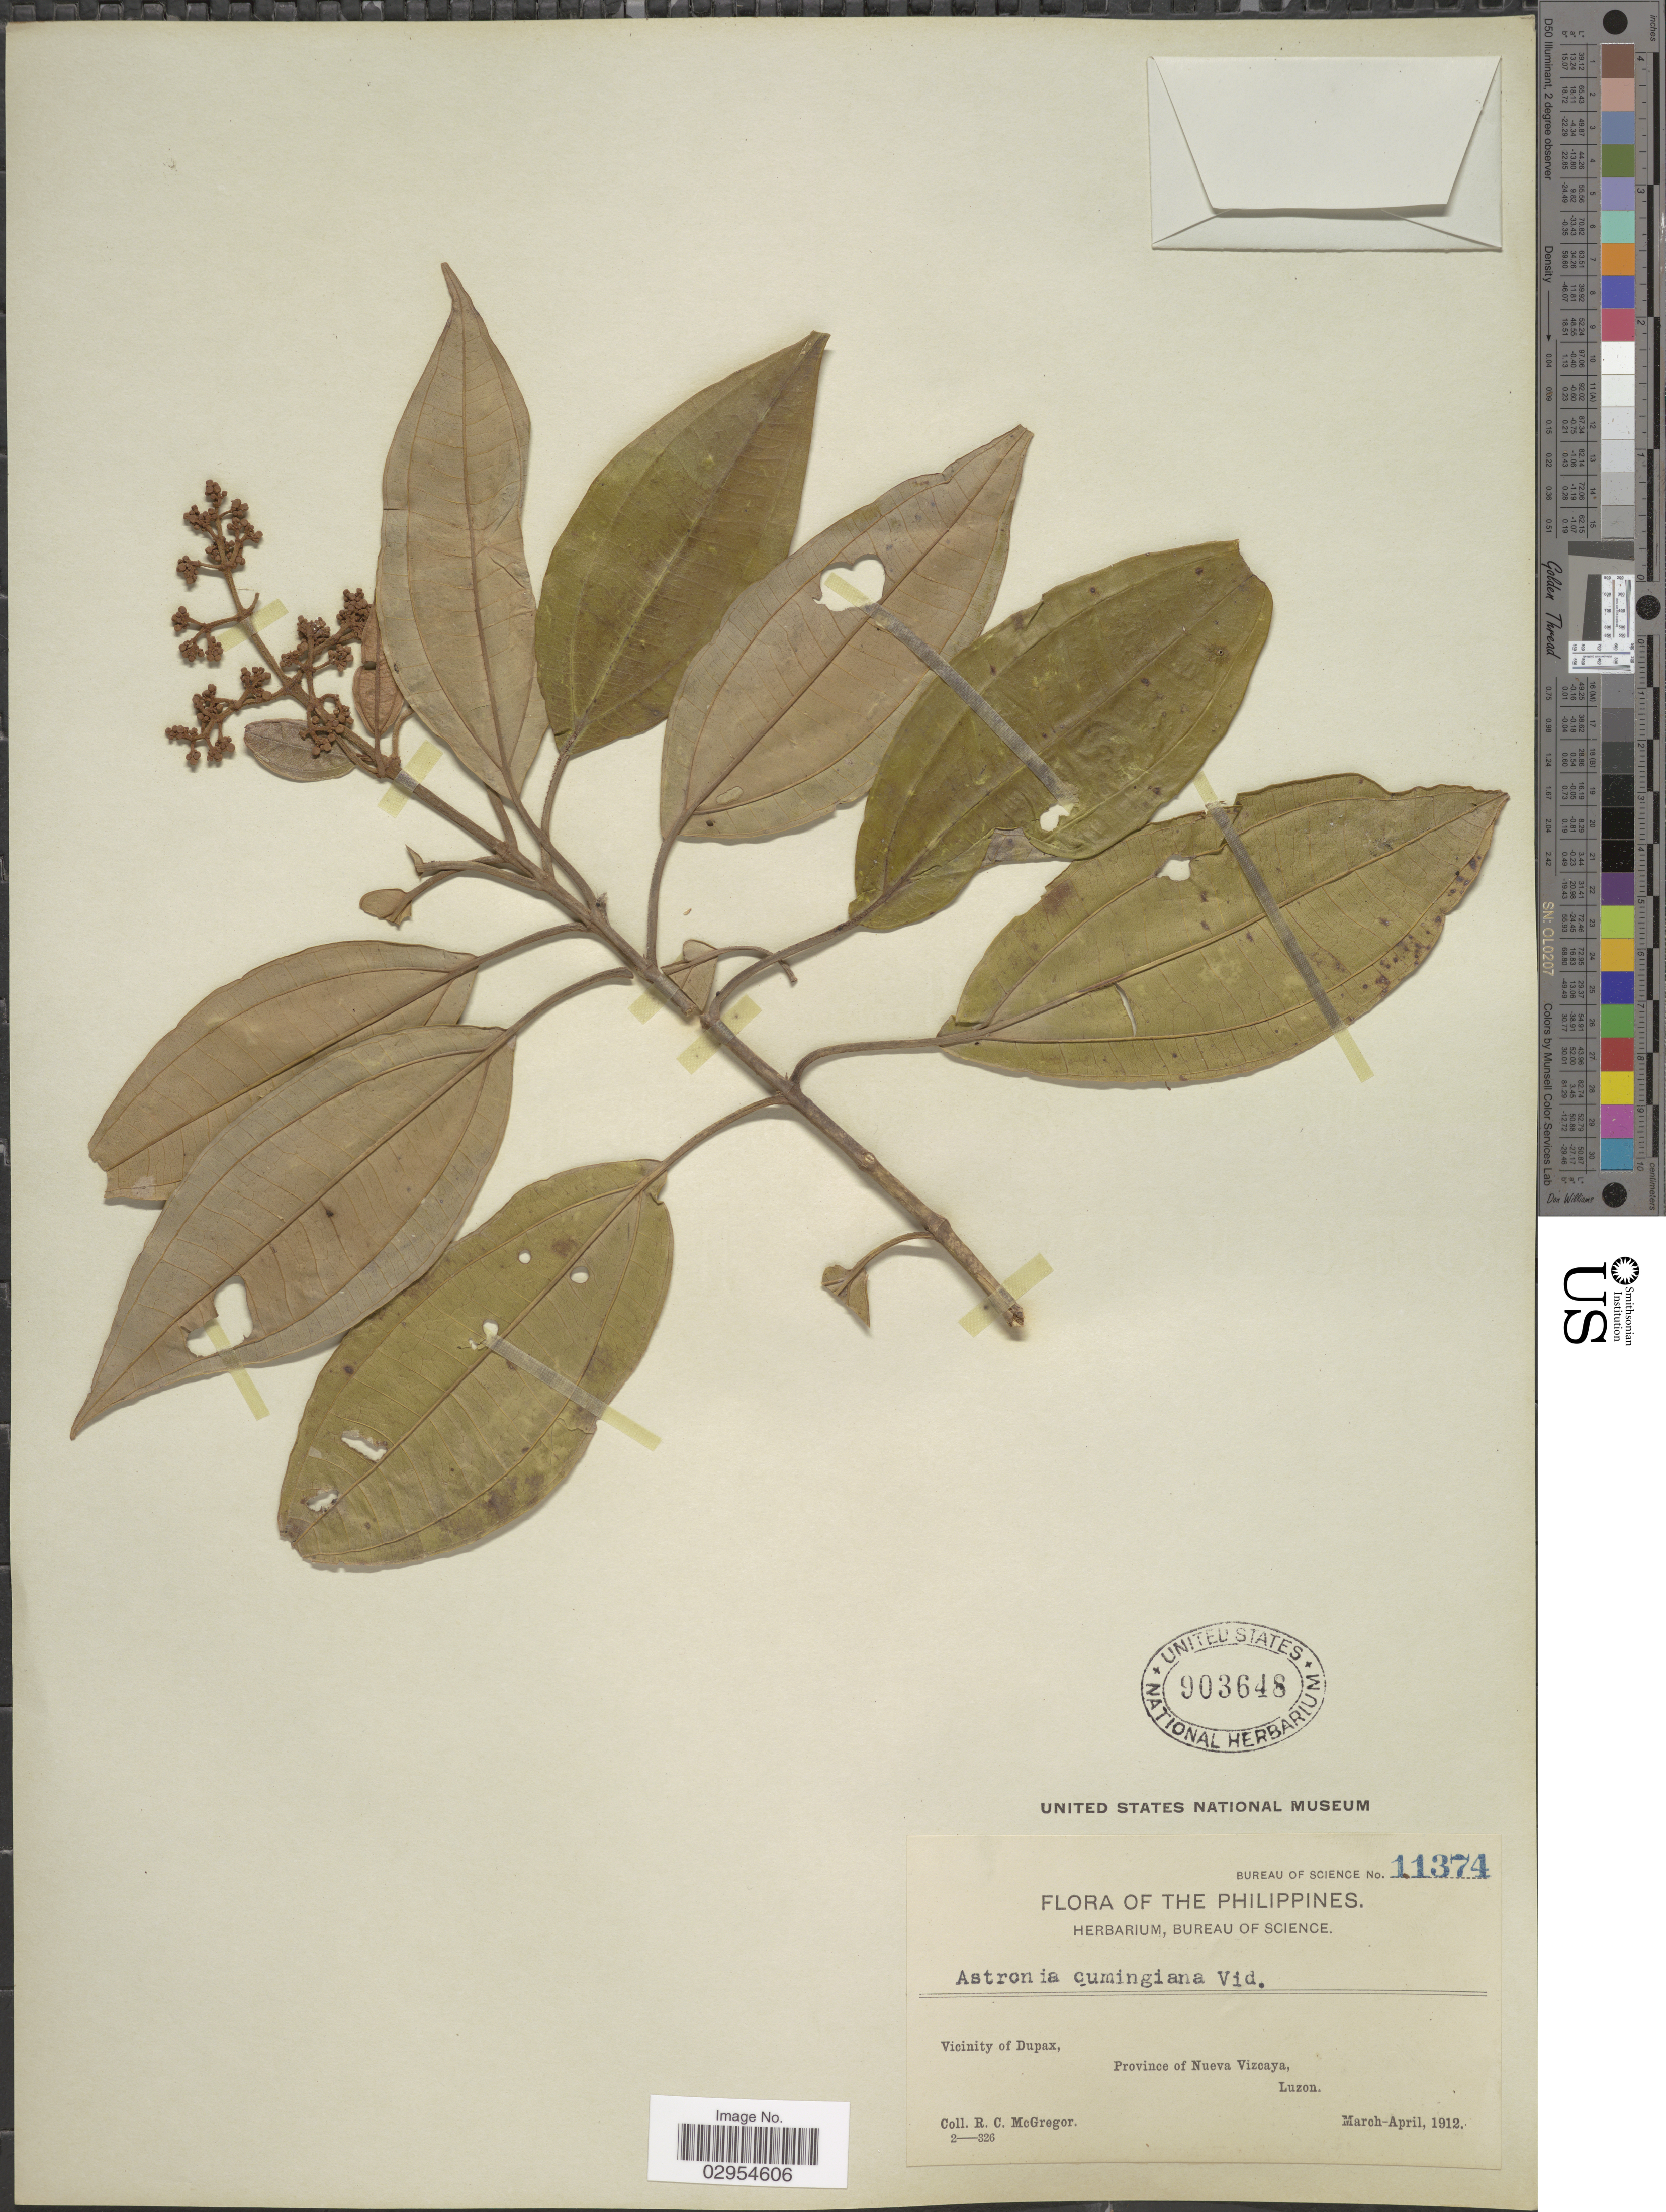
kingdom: Plantae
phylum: Tracheophyta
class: Magnoliopsida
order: Myrtales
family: Melastomataceae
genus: Astronia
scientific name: Astronia cumingiana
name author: S. Vidal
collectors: R. C. McGregor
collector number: Bureau of Science 11374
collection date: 1912-03/1912-04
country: Philippines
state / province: Cagayan Valley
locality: Vicinity of Dupax, Province of Nueva Vizcaya, Luzon.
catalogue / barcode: US 903648